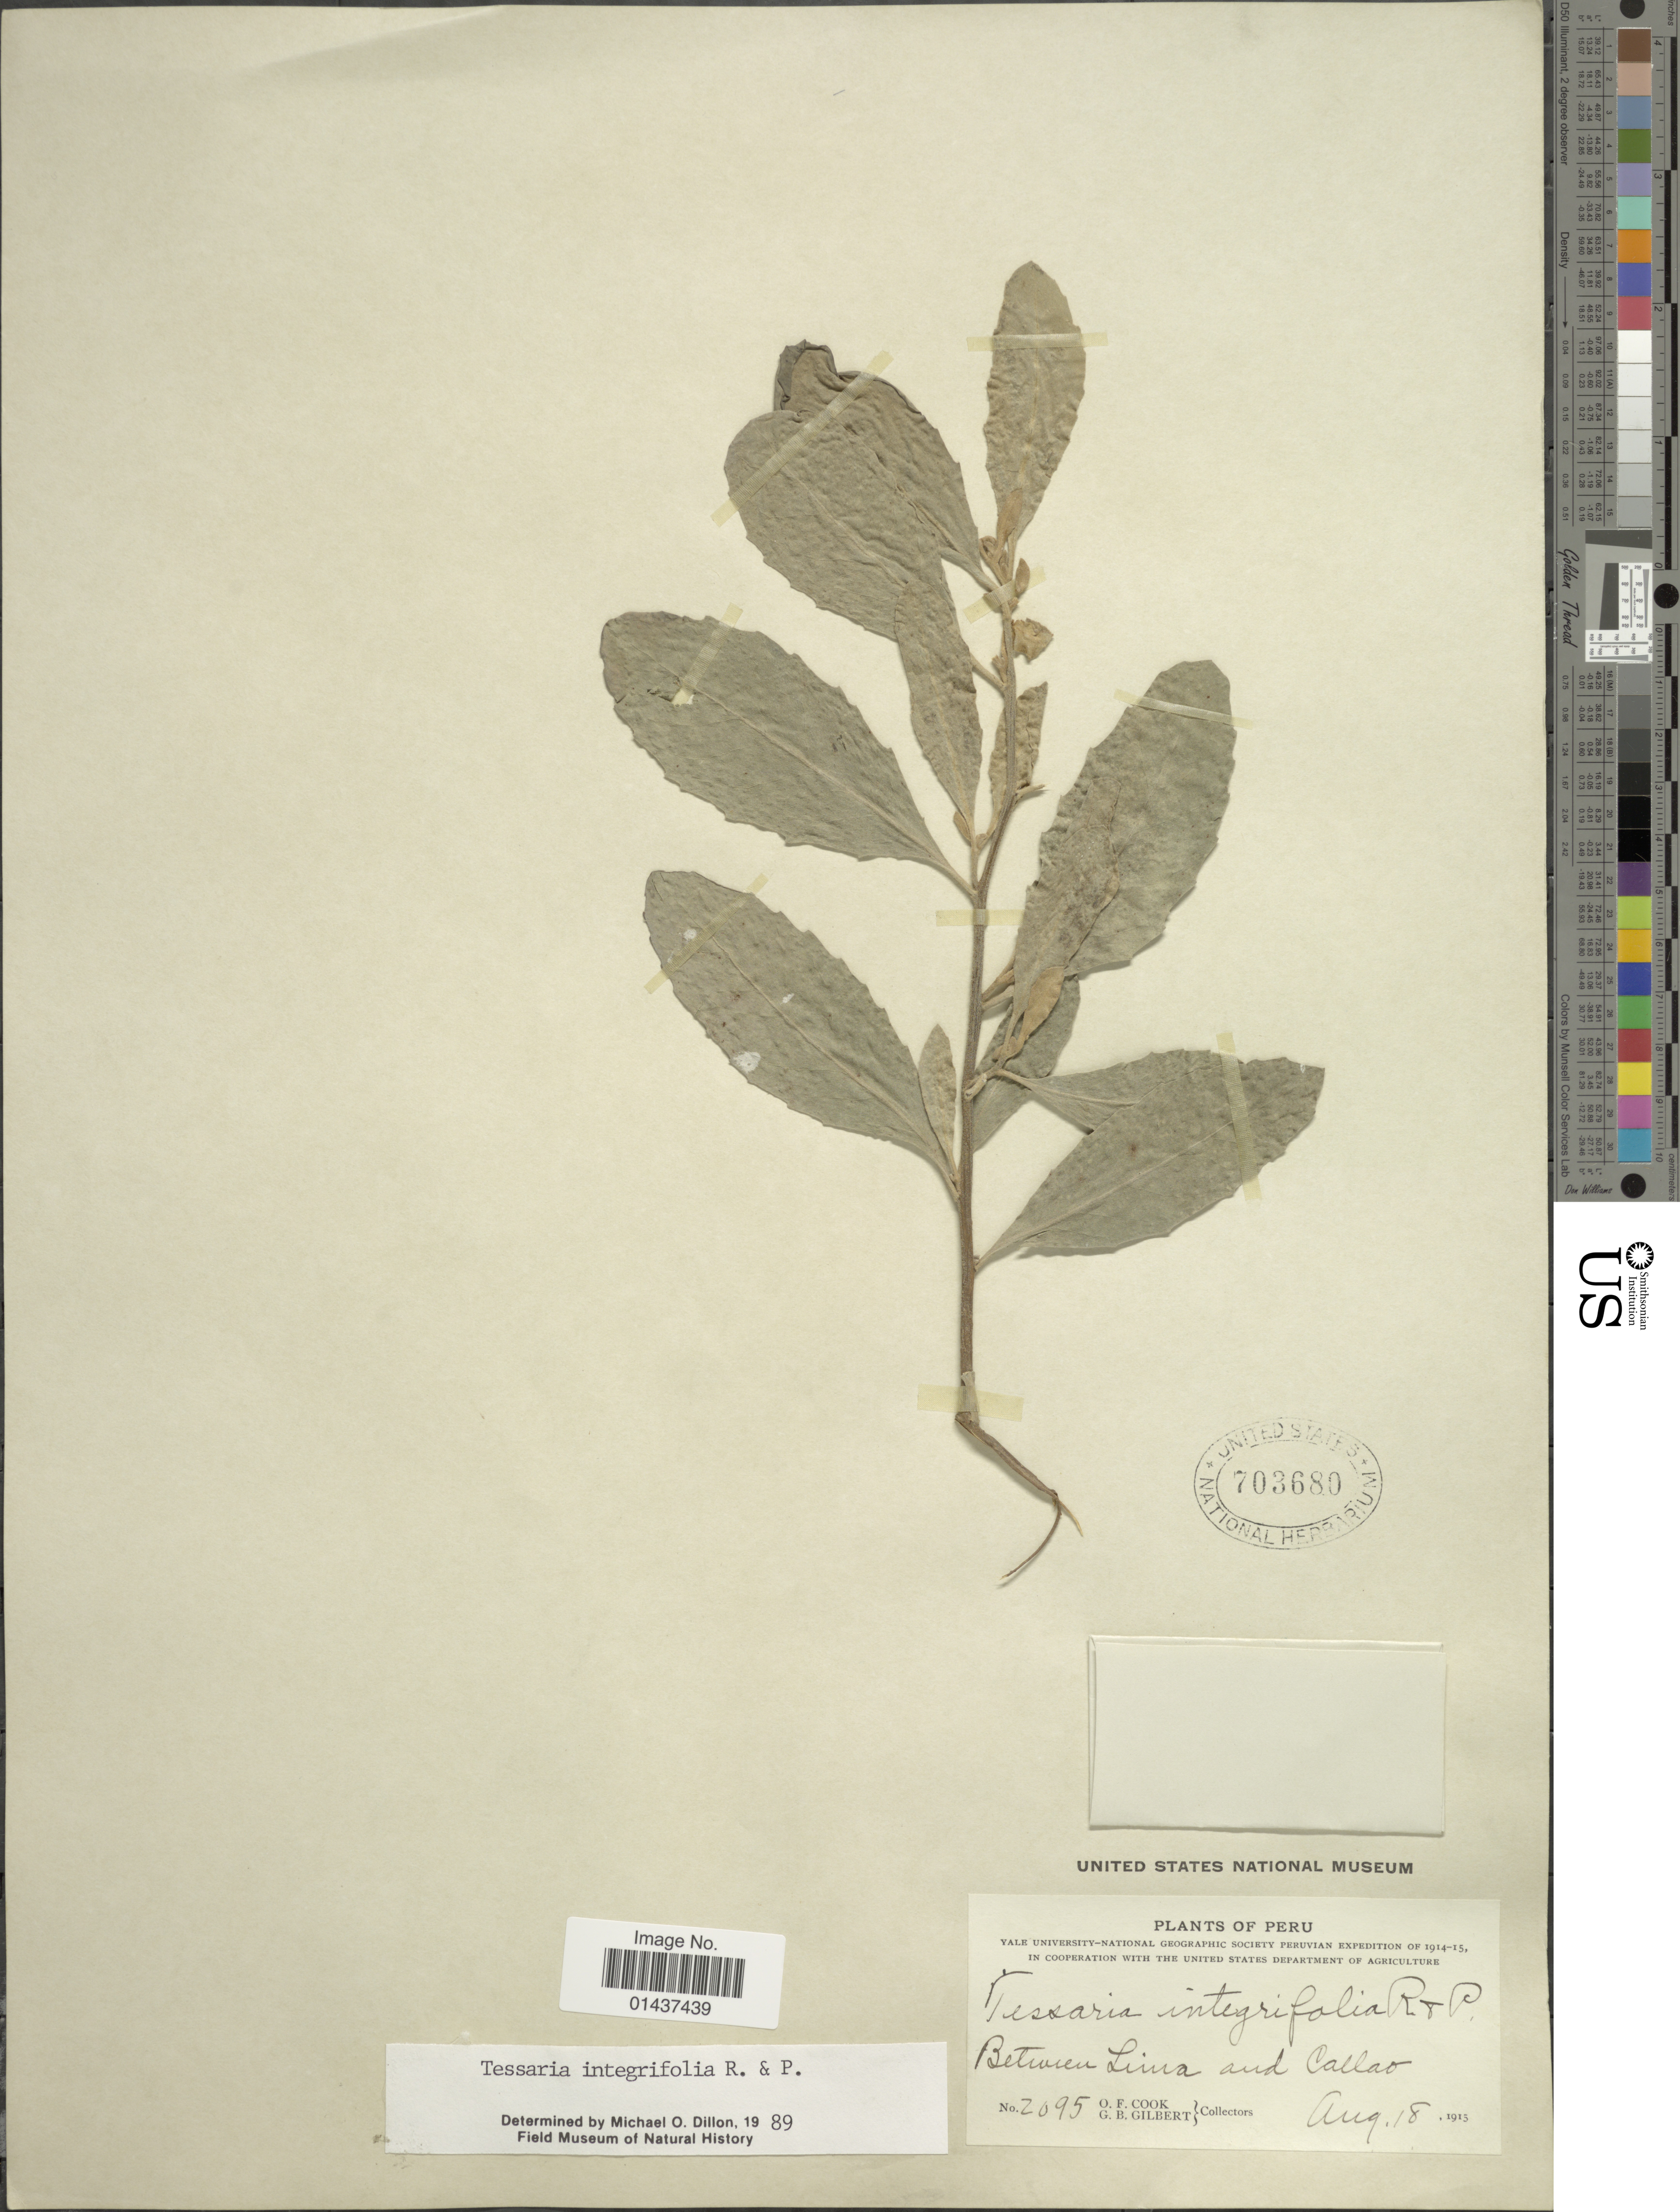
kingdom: Plantae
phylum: Tracheophyta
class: Magnoliopsida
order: Asterales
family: Asteraceae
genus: Tessaria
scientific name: Tessaria integrifolia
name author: Ruiz & Pav.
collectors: O. F. Cook & G. B. Gilbert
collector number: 2095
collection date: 1915-08-18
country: Peru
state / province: Lima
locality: Between LIma and Callao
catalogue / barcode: US 703680